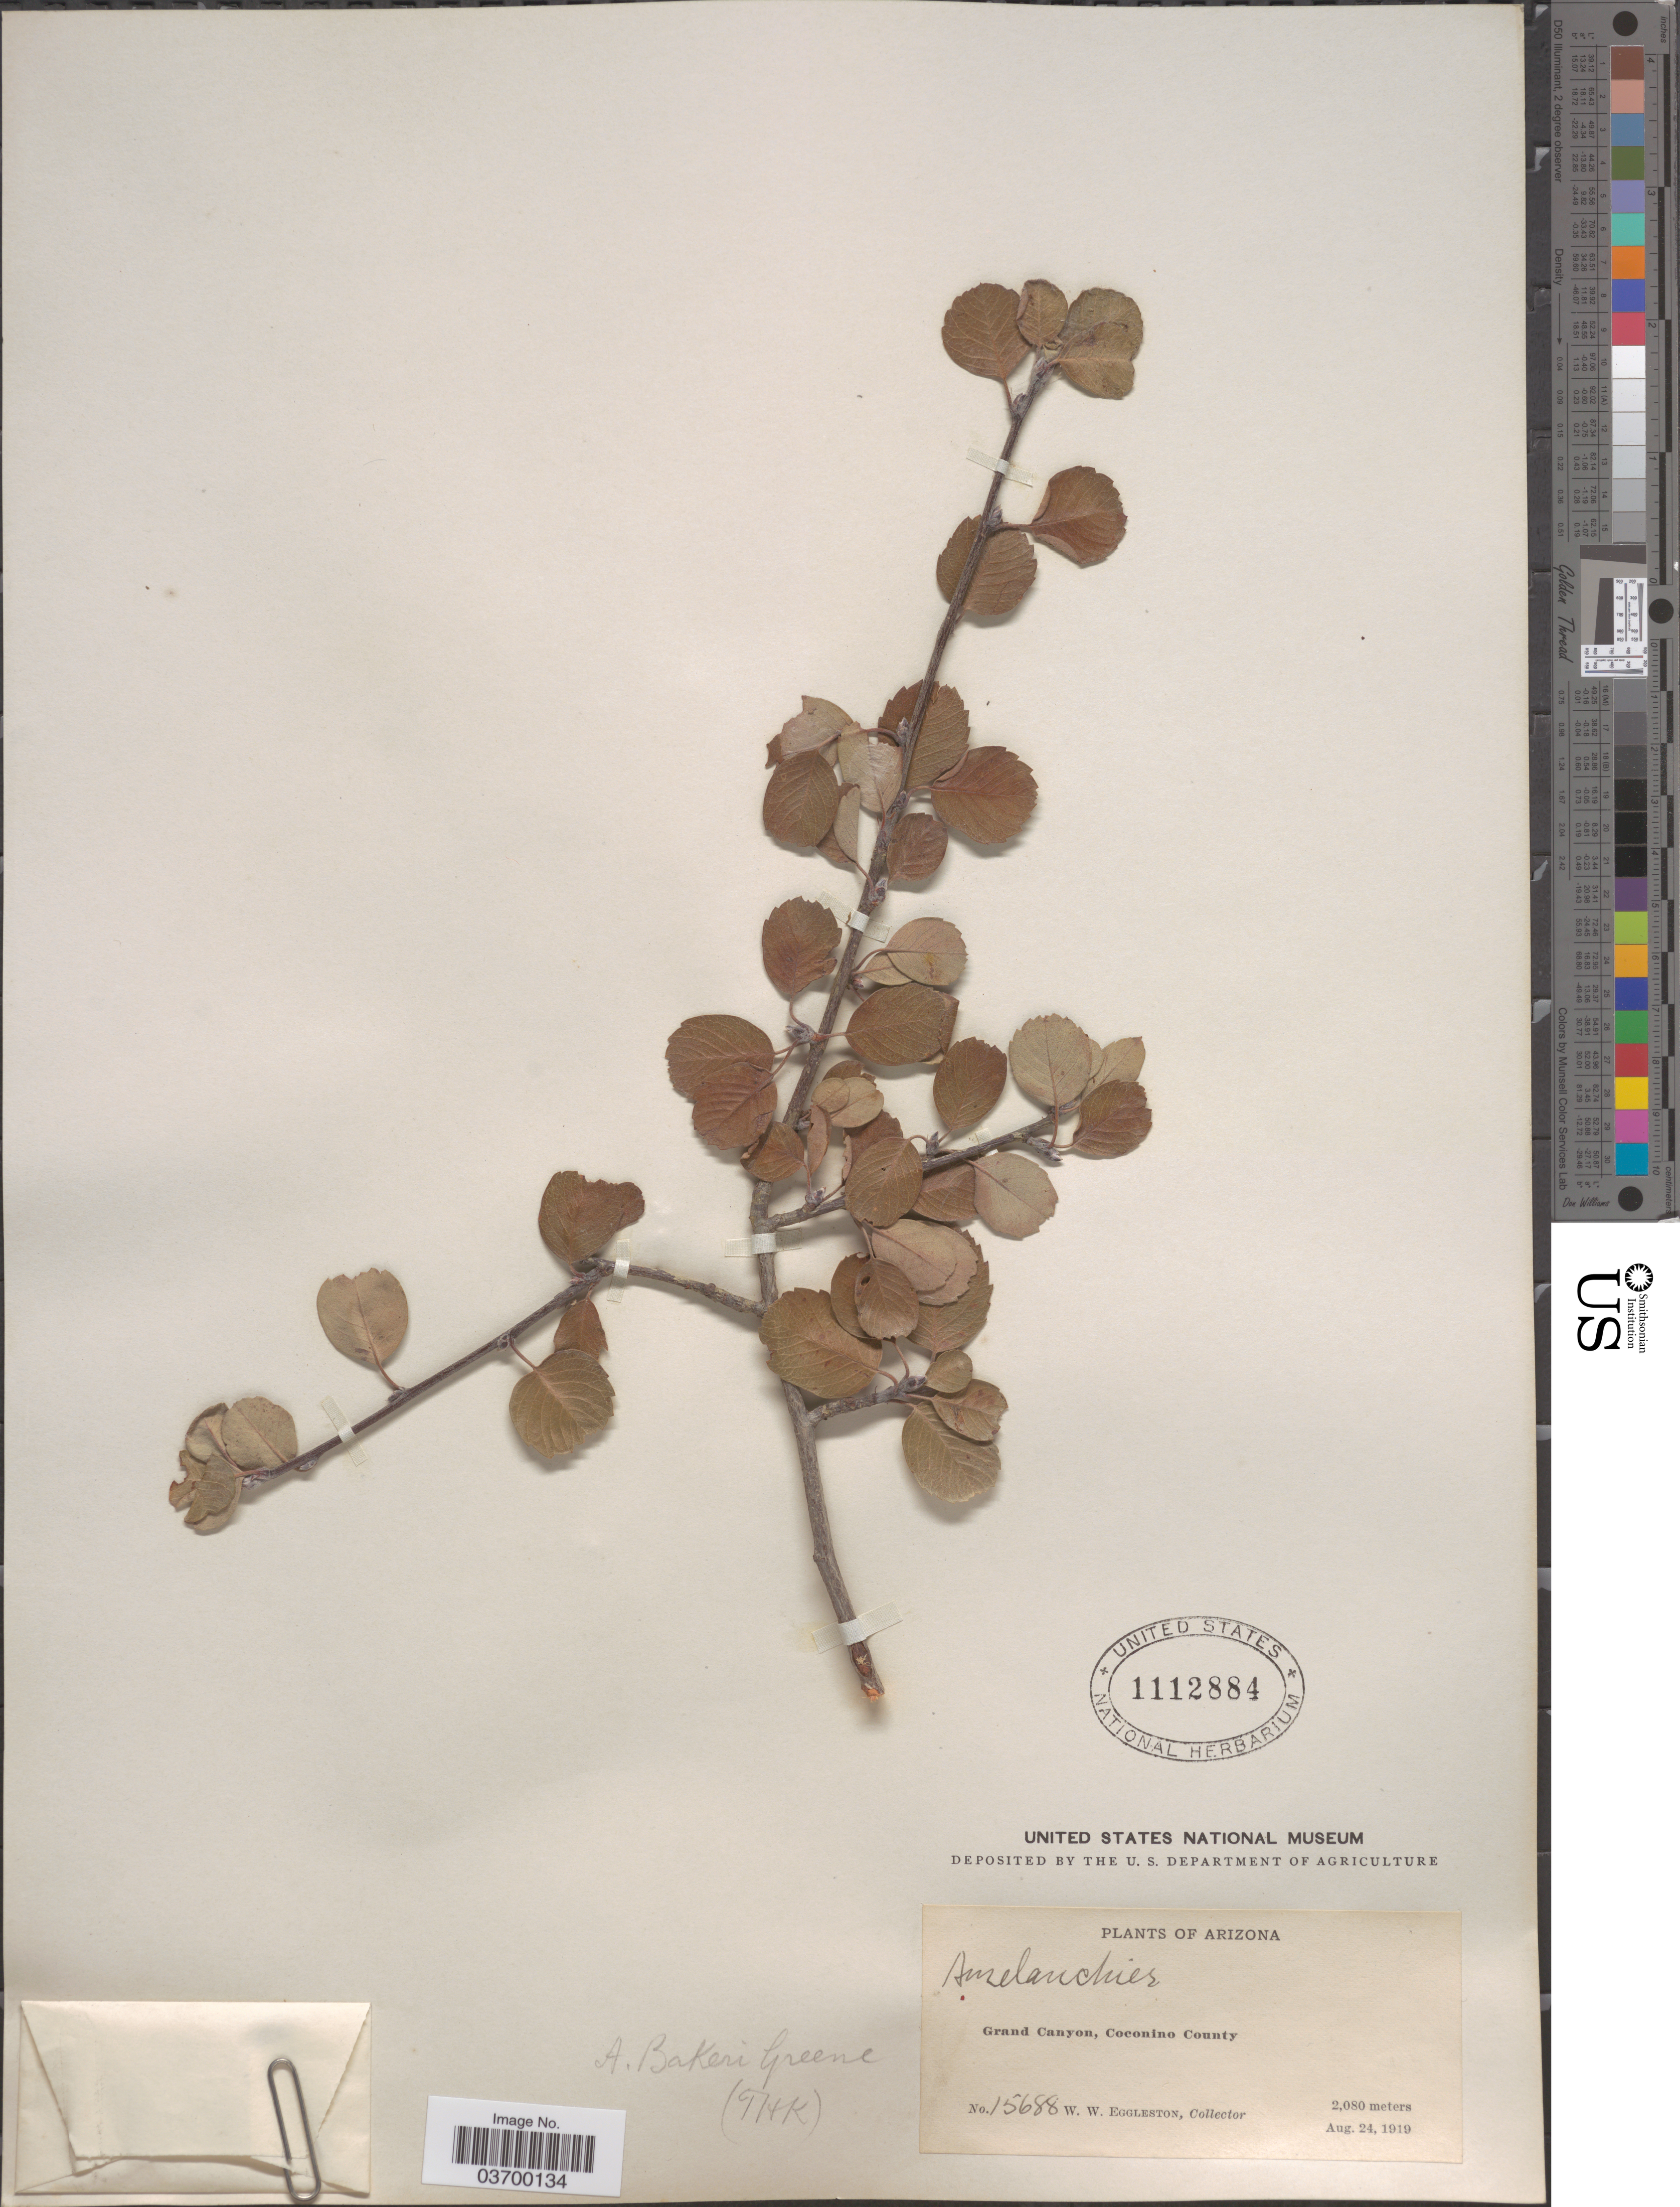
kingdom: Plantae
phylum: Tracheophyta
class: Magnoliopsida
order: Rosales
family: Rosaceae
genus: Amelanchier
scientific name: Amelanchier bakeri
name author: Greene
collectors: W. W. Eggleston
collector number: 15688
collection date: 1919-08-24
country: United States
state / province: Arizona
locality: Grand Canyon, Coconino County.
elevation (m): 2080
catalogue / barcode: US 1112884